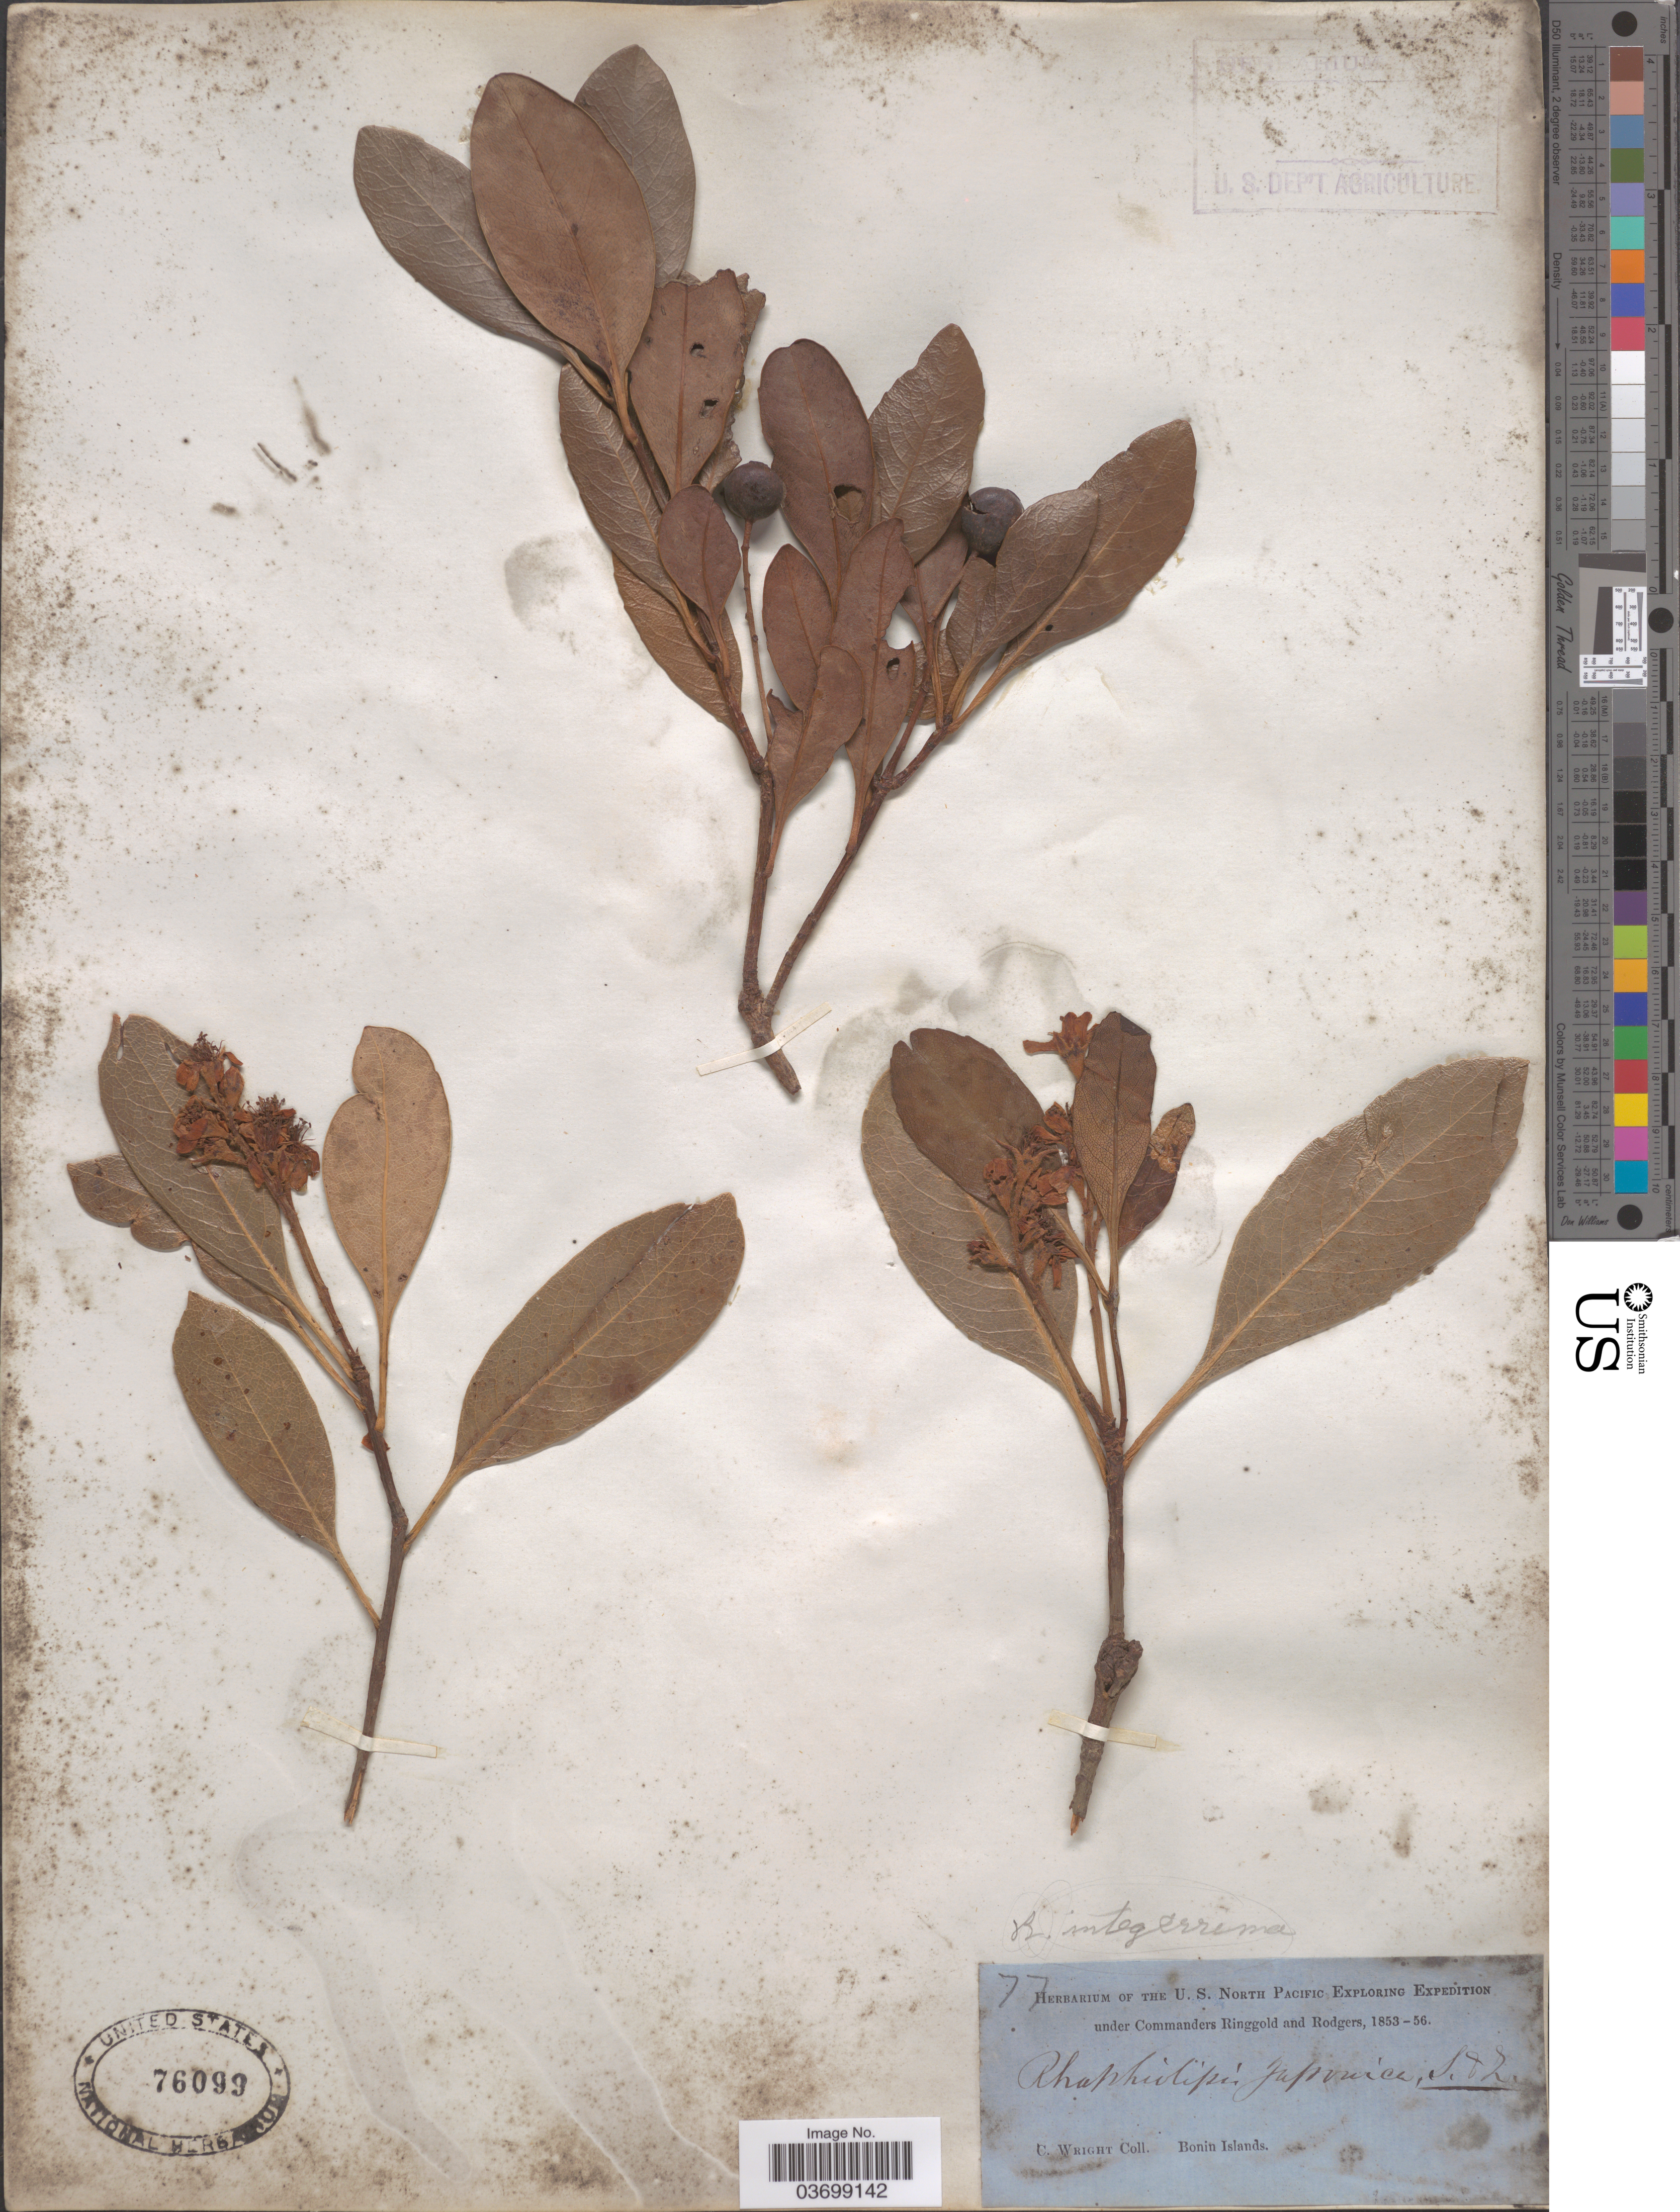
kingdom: Plantae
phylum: Tracheophyta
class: Magnoliopsida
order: Rosales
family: Rosaceae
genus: Rhaphiolepis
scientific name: Rhaphiolepis umbellata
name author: (Thunb.) Makino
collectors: C. Wright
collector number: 77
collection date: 1853/1856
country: Japan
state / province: Tokyo, Federal City of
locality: Bonin Islands.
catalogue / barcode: US 76099